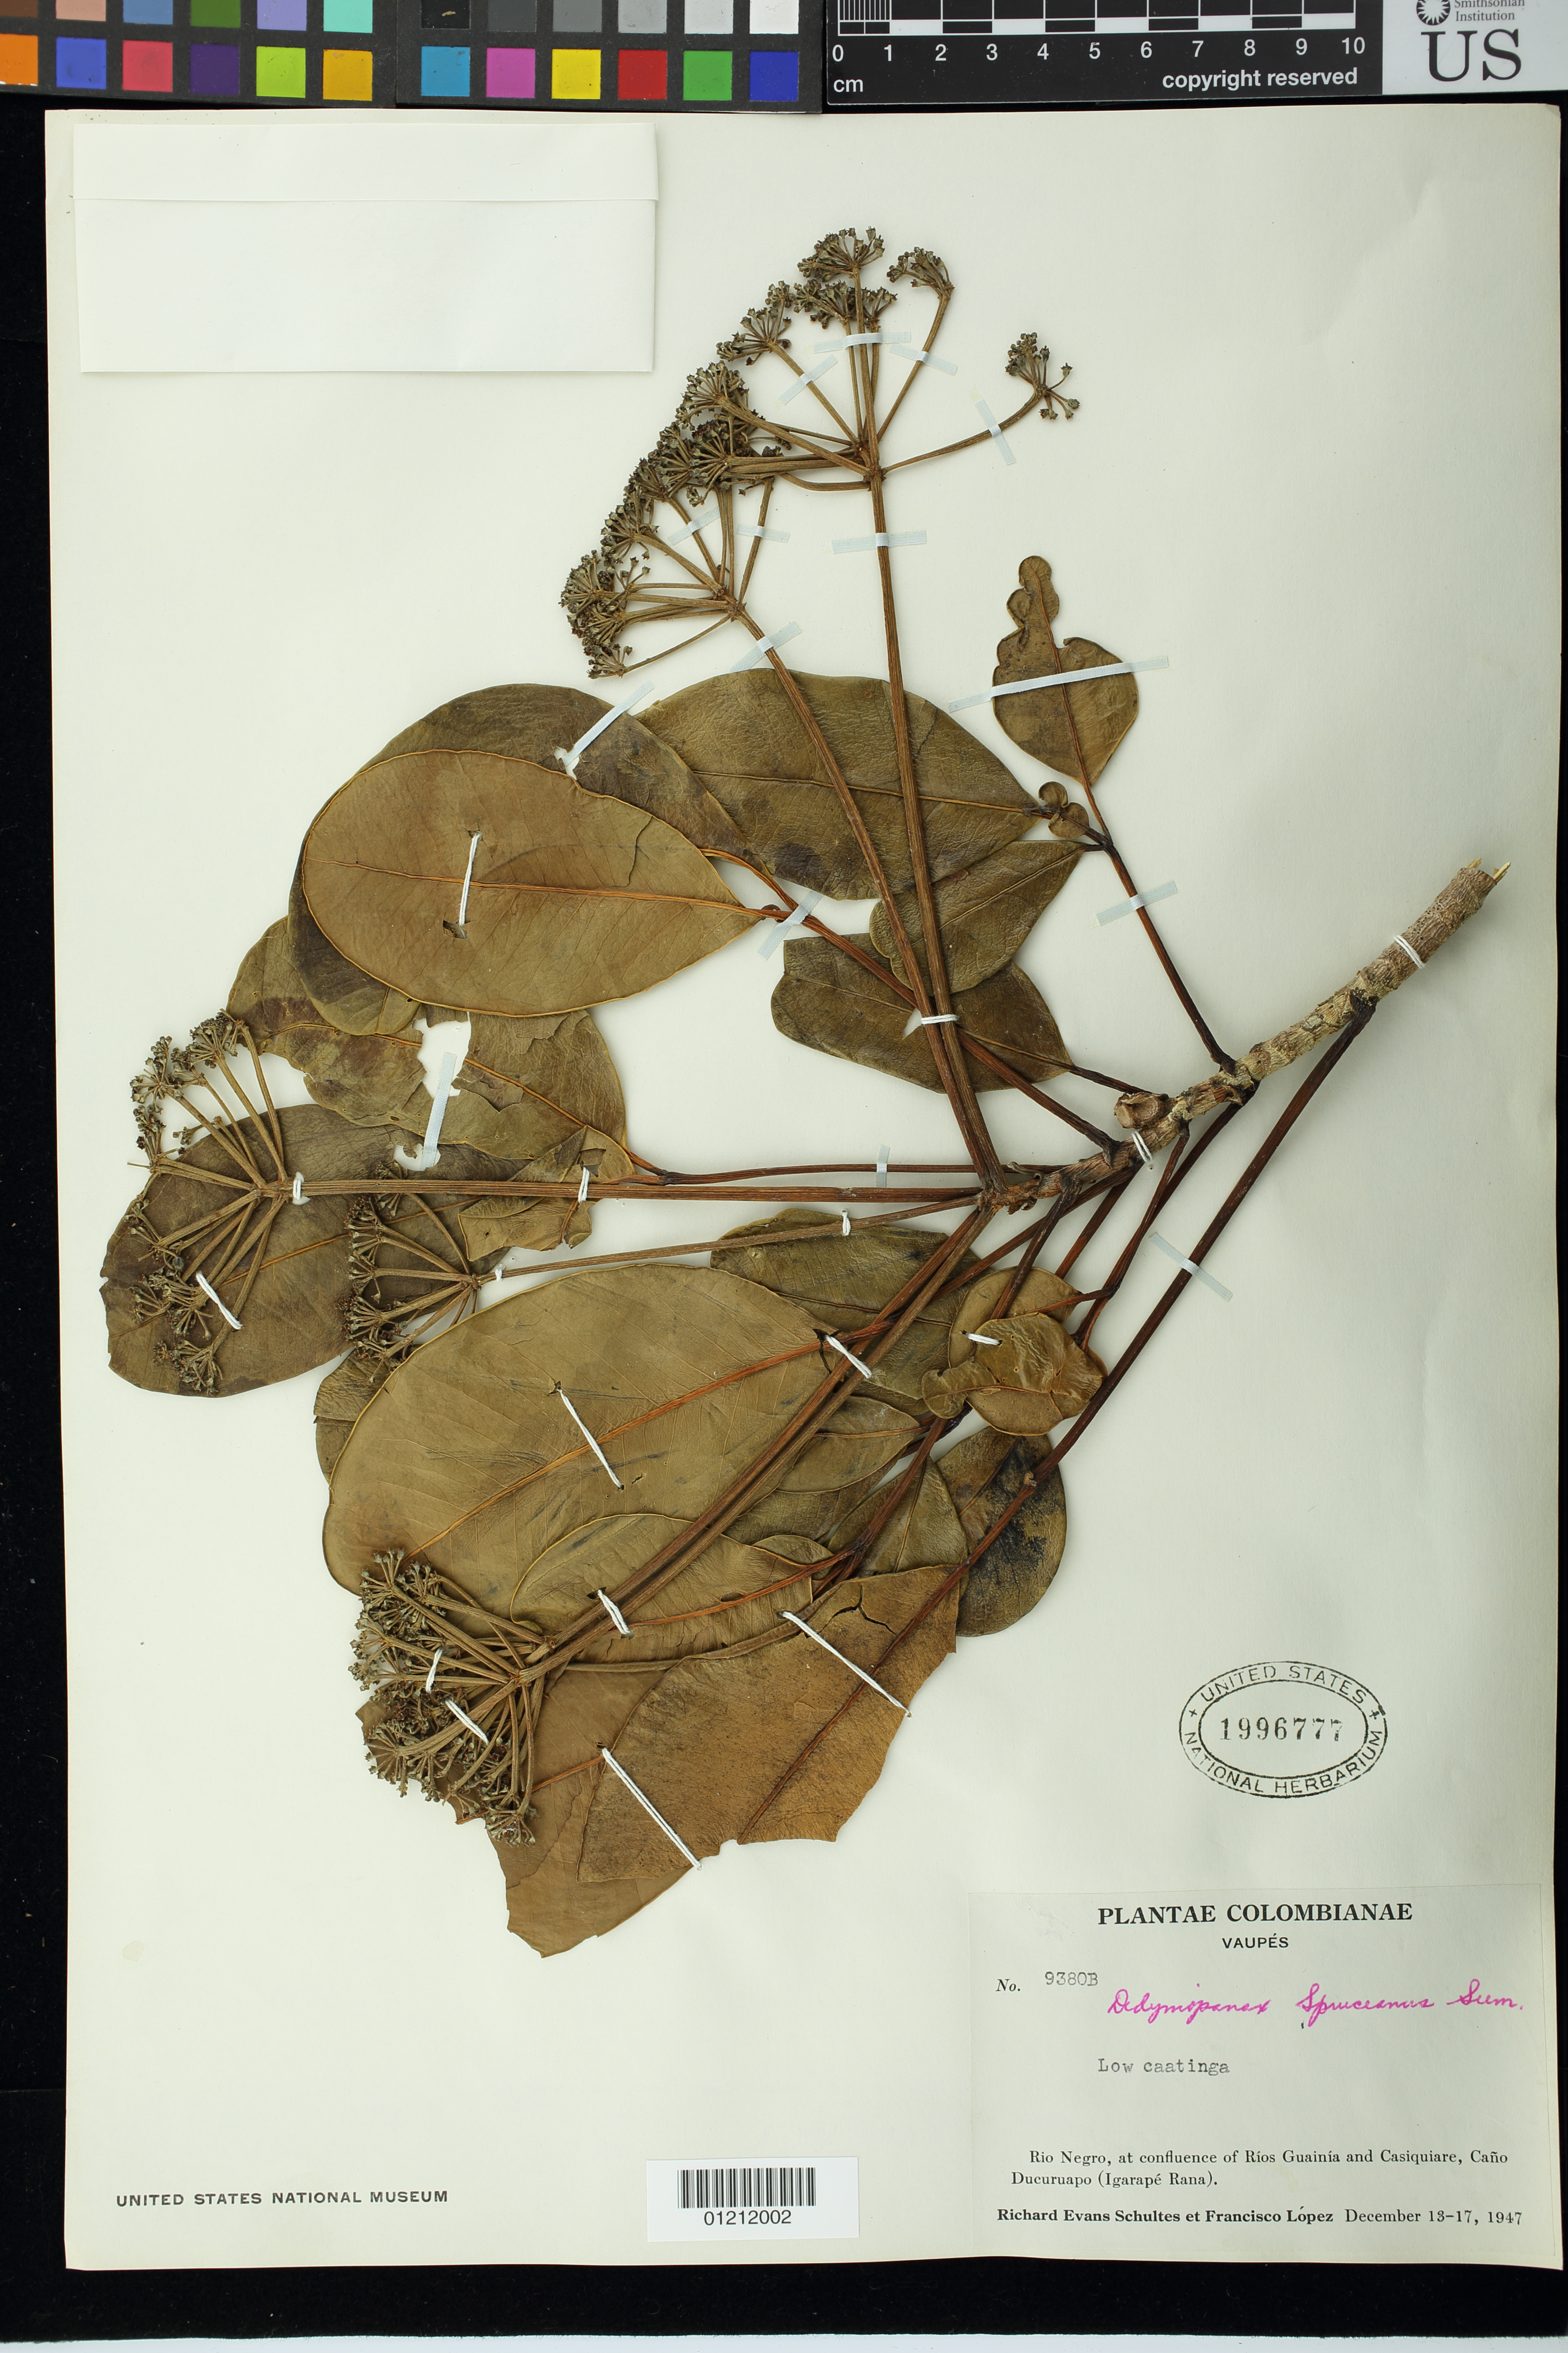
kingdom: Plantae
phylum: Tracheophyta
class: Magnoliopsida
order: Apiales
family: Araliaceae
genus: Schefflera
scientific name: Schefflera spruceana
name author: (Seem.) Maguire et al.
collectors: R. E. Schultes & F. Lopéz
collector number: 9380B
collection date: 1947-12-13/1947-12-17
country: Colombia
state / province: Vaupés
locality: Low caatinga. Rio Negro, at confluence of Ríos Guainía and Casiquiare, Ca±o Ducuruapo (Igarapé Rana).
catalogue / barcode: US 1996777